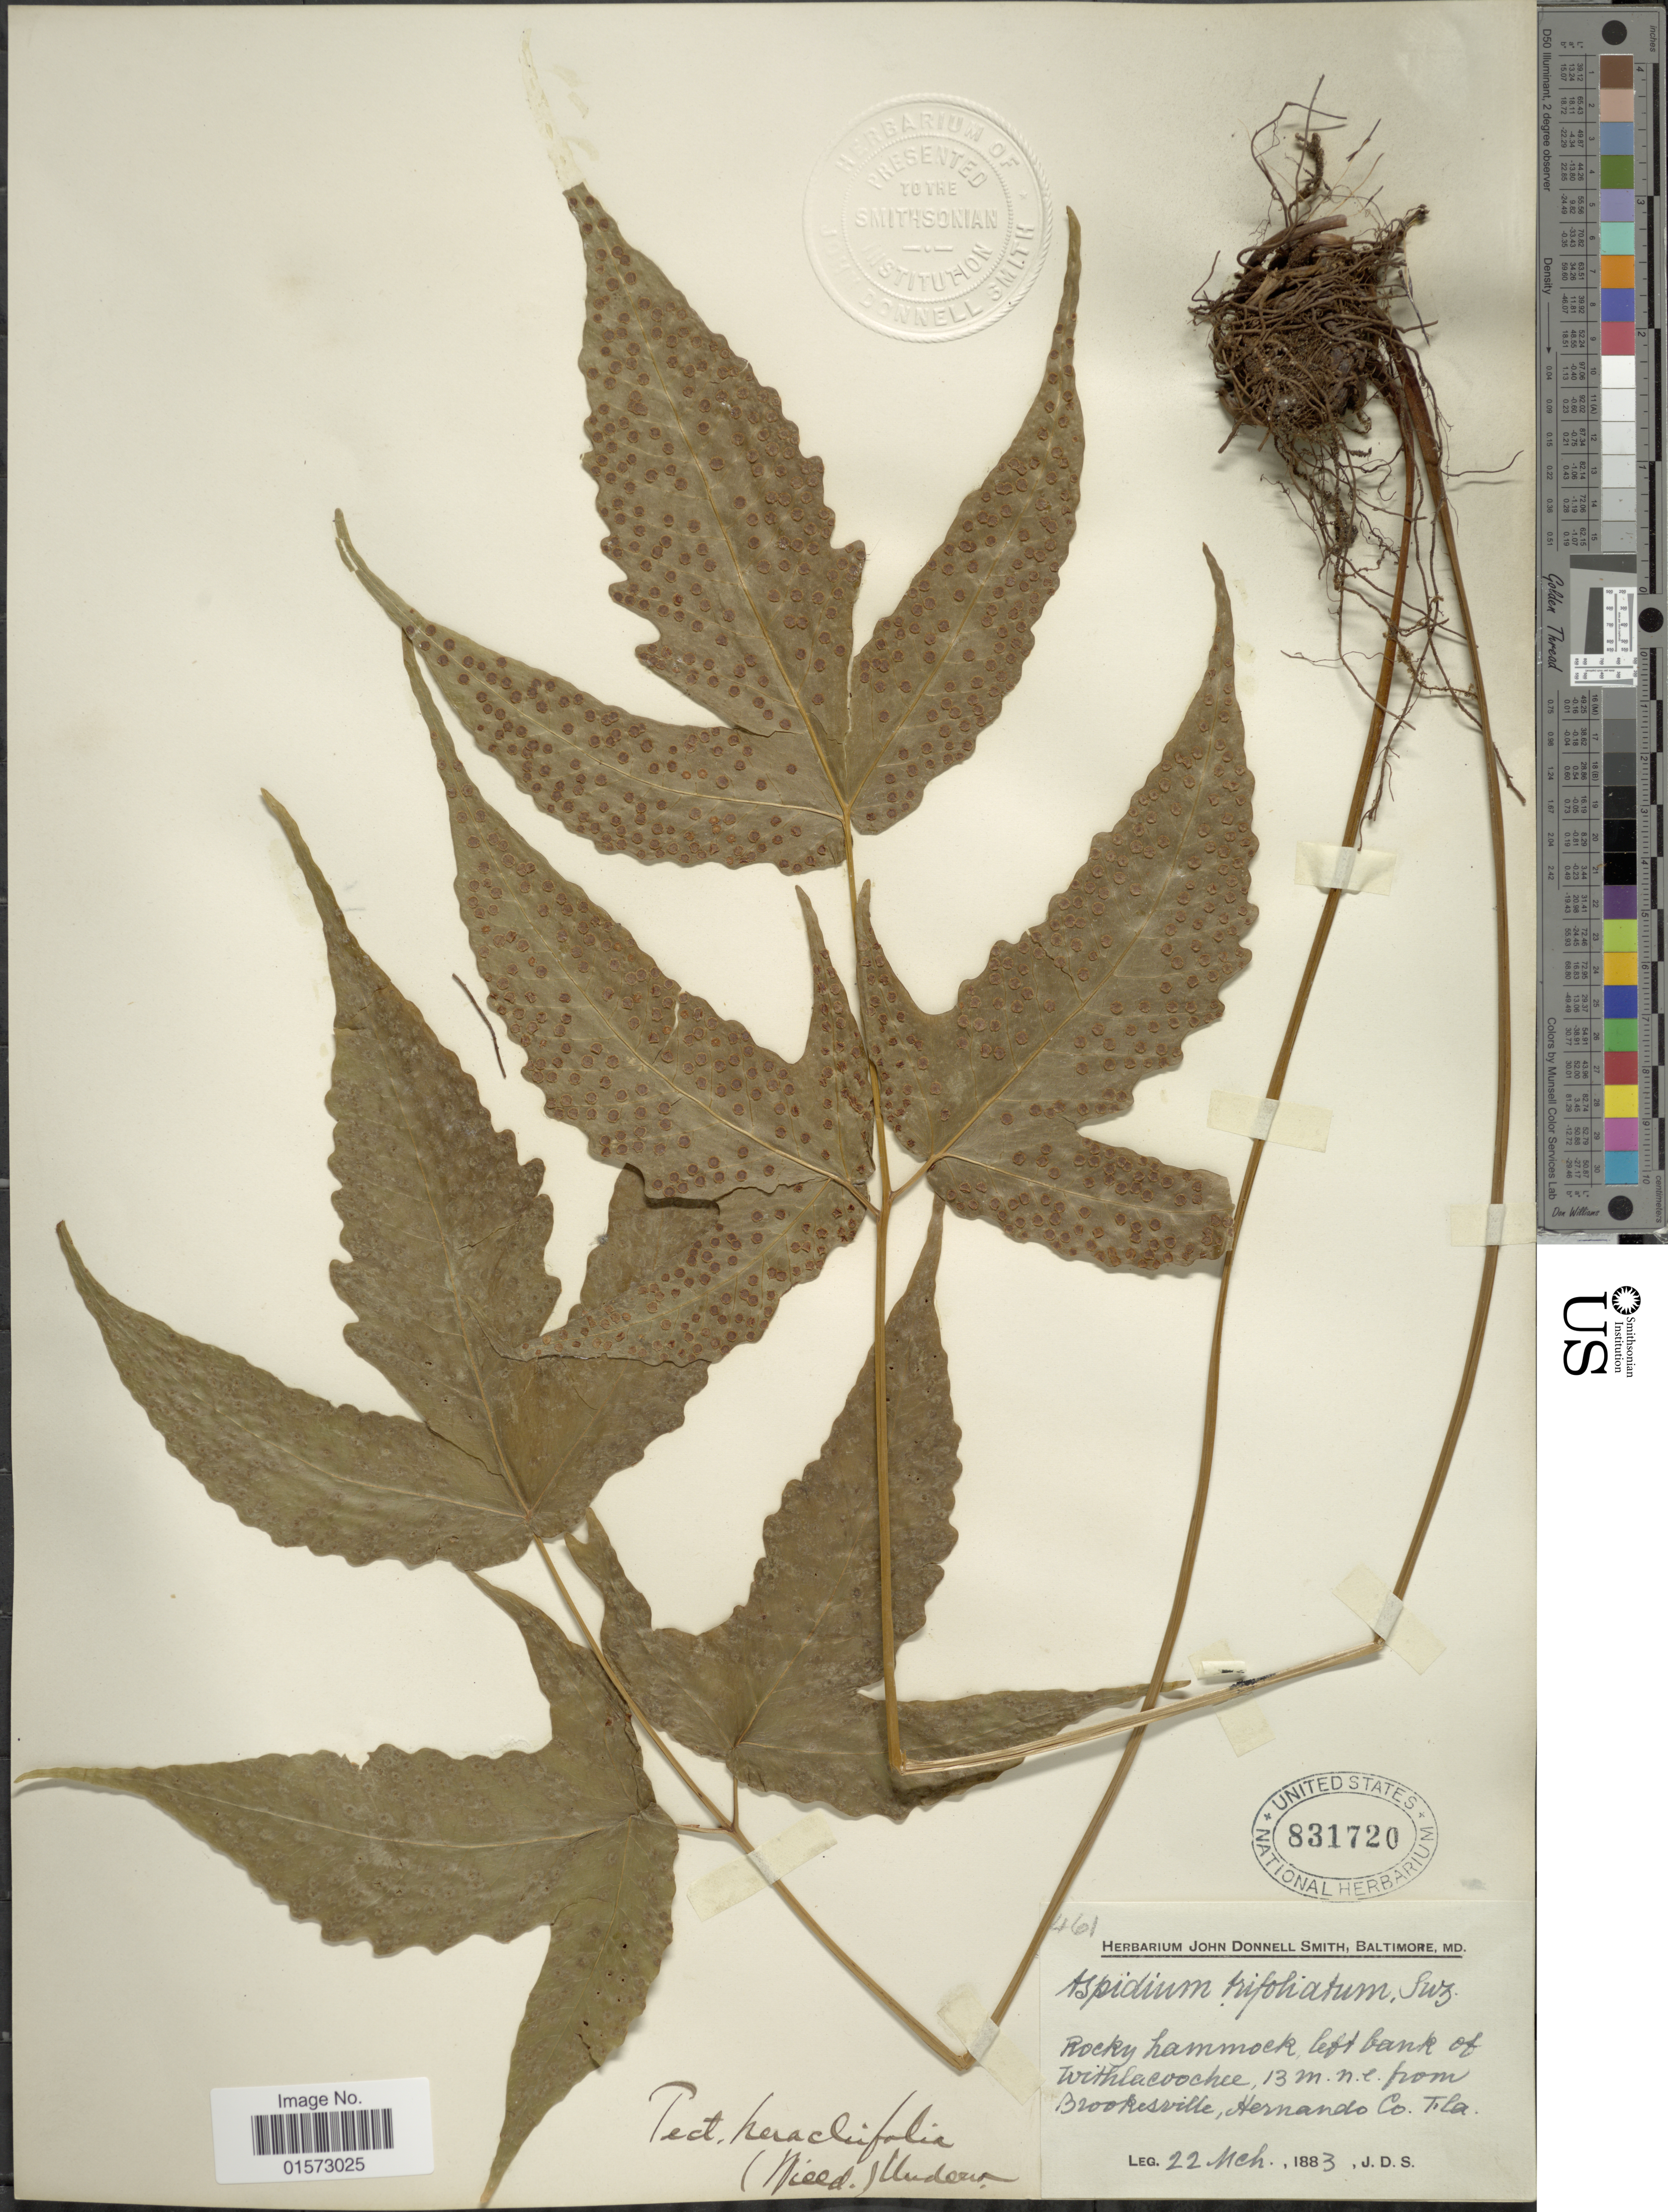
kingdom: Plantae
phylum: Tracheophyta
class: Polypodiopsida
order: Polypodiales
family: Tectariaceae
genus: Tectaria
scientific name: Tectaria heracleifolia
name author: (Willd.) Underw.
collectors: J. Donnell Smith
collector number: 461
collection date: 1883-03-22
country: United States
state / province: Florida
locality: Rocky hammock, left bank of Withlacooche, 13 m. n.e. from Brookesville, Hernando Co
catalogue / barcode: US 831720